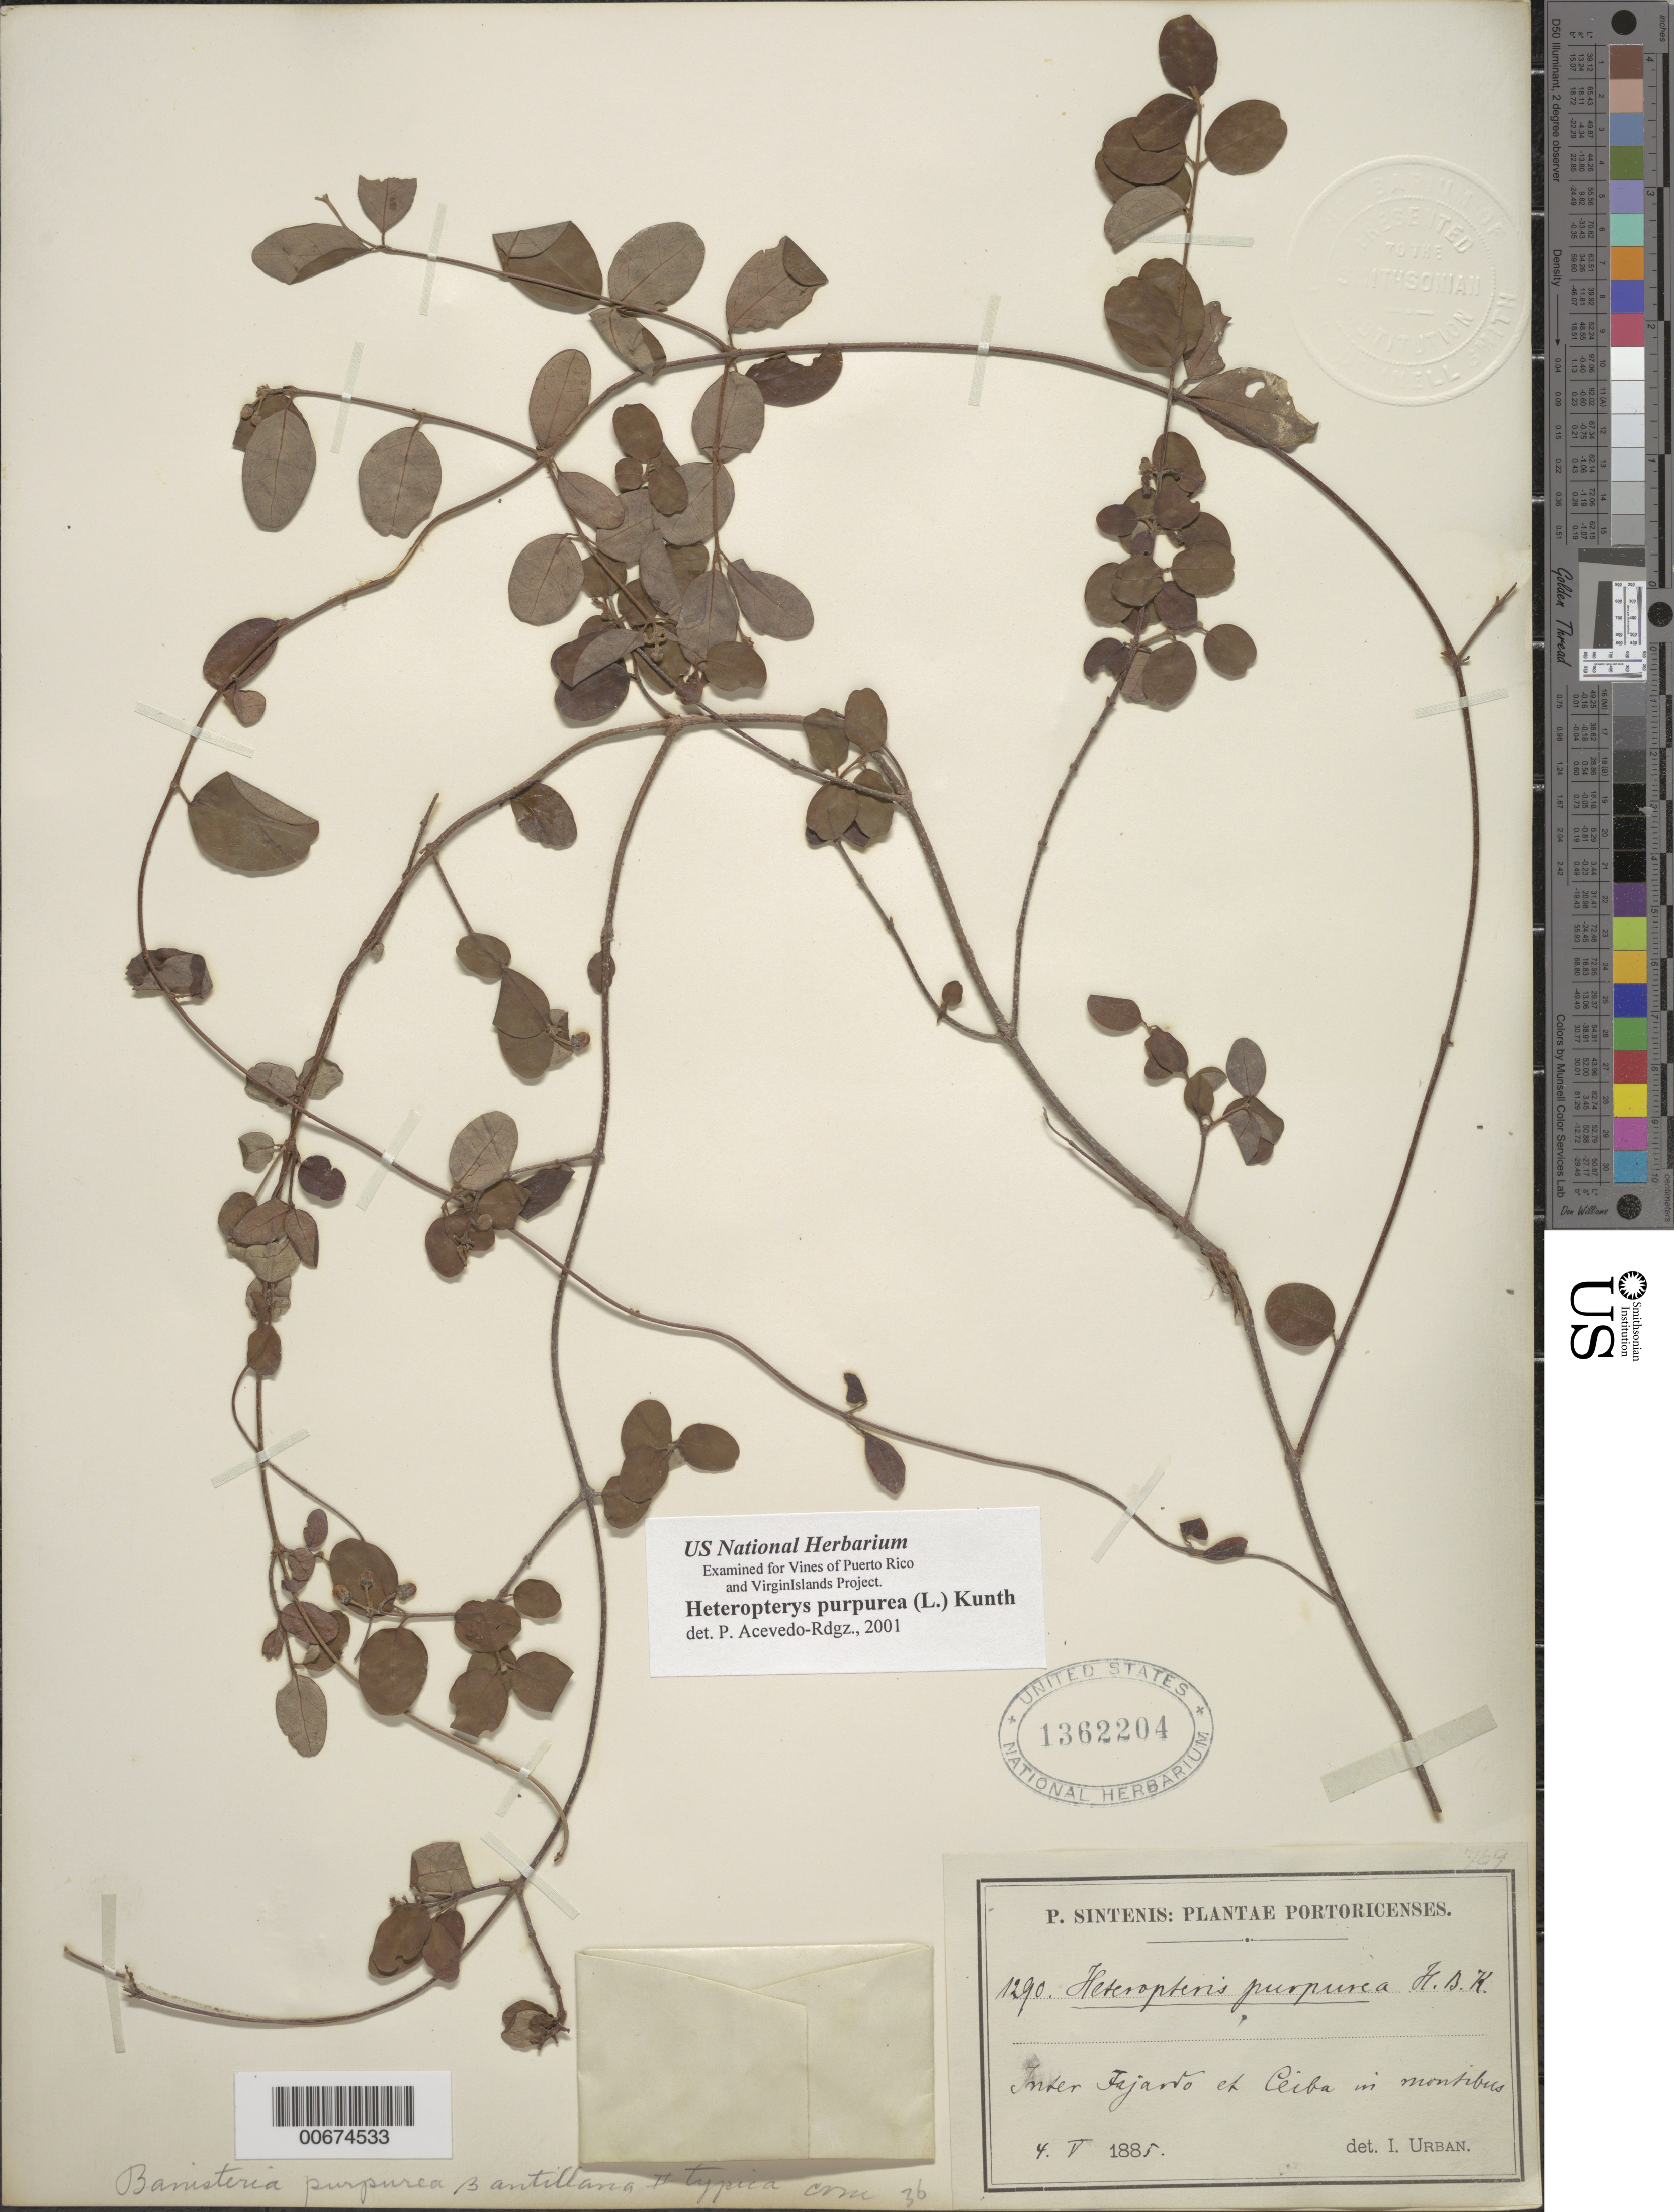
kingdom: Plantae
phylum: Tracheophyta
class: Magnoliopsida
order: Malpighiales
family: Malpighiaceae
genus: Heteropterys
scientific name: Heteropterys sp.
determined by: Acevedo-Rodríguez, P., (BOT), Smithsonian Institution - National Museum of Natural History (UNITED STATES)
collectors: P. Sintenis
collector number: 1290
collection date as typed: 04 May 2001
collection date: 2001-05-04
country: Puerto Rico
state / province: Humacao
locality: inter Fajardo et Ceiba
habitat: in montibus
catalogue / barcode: US 1362204